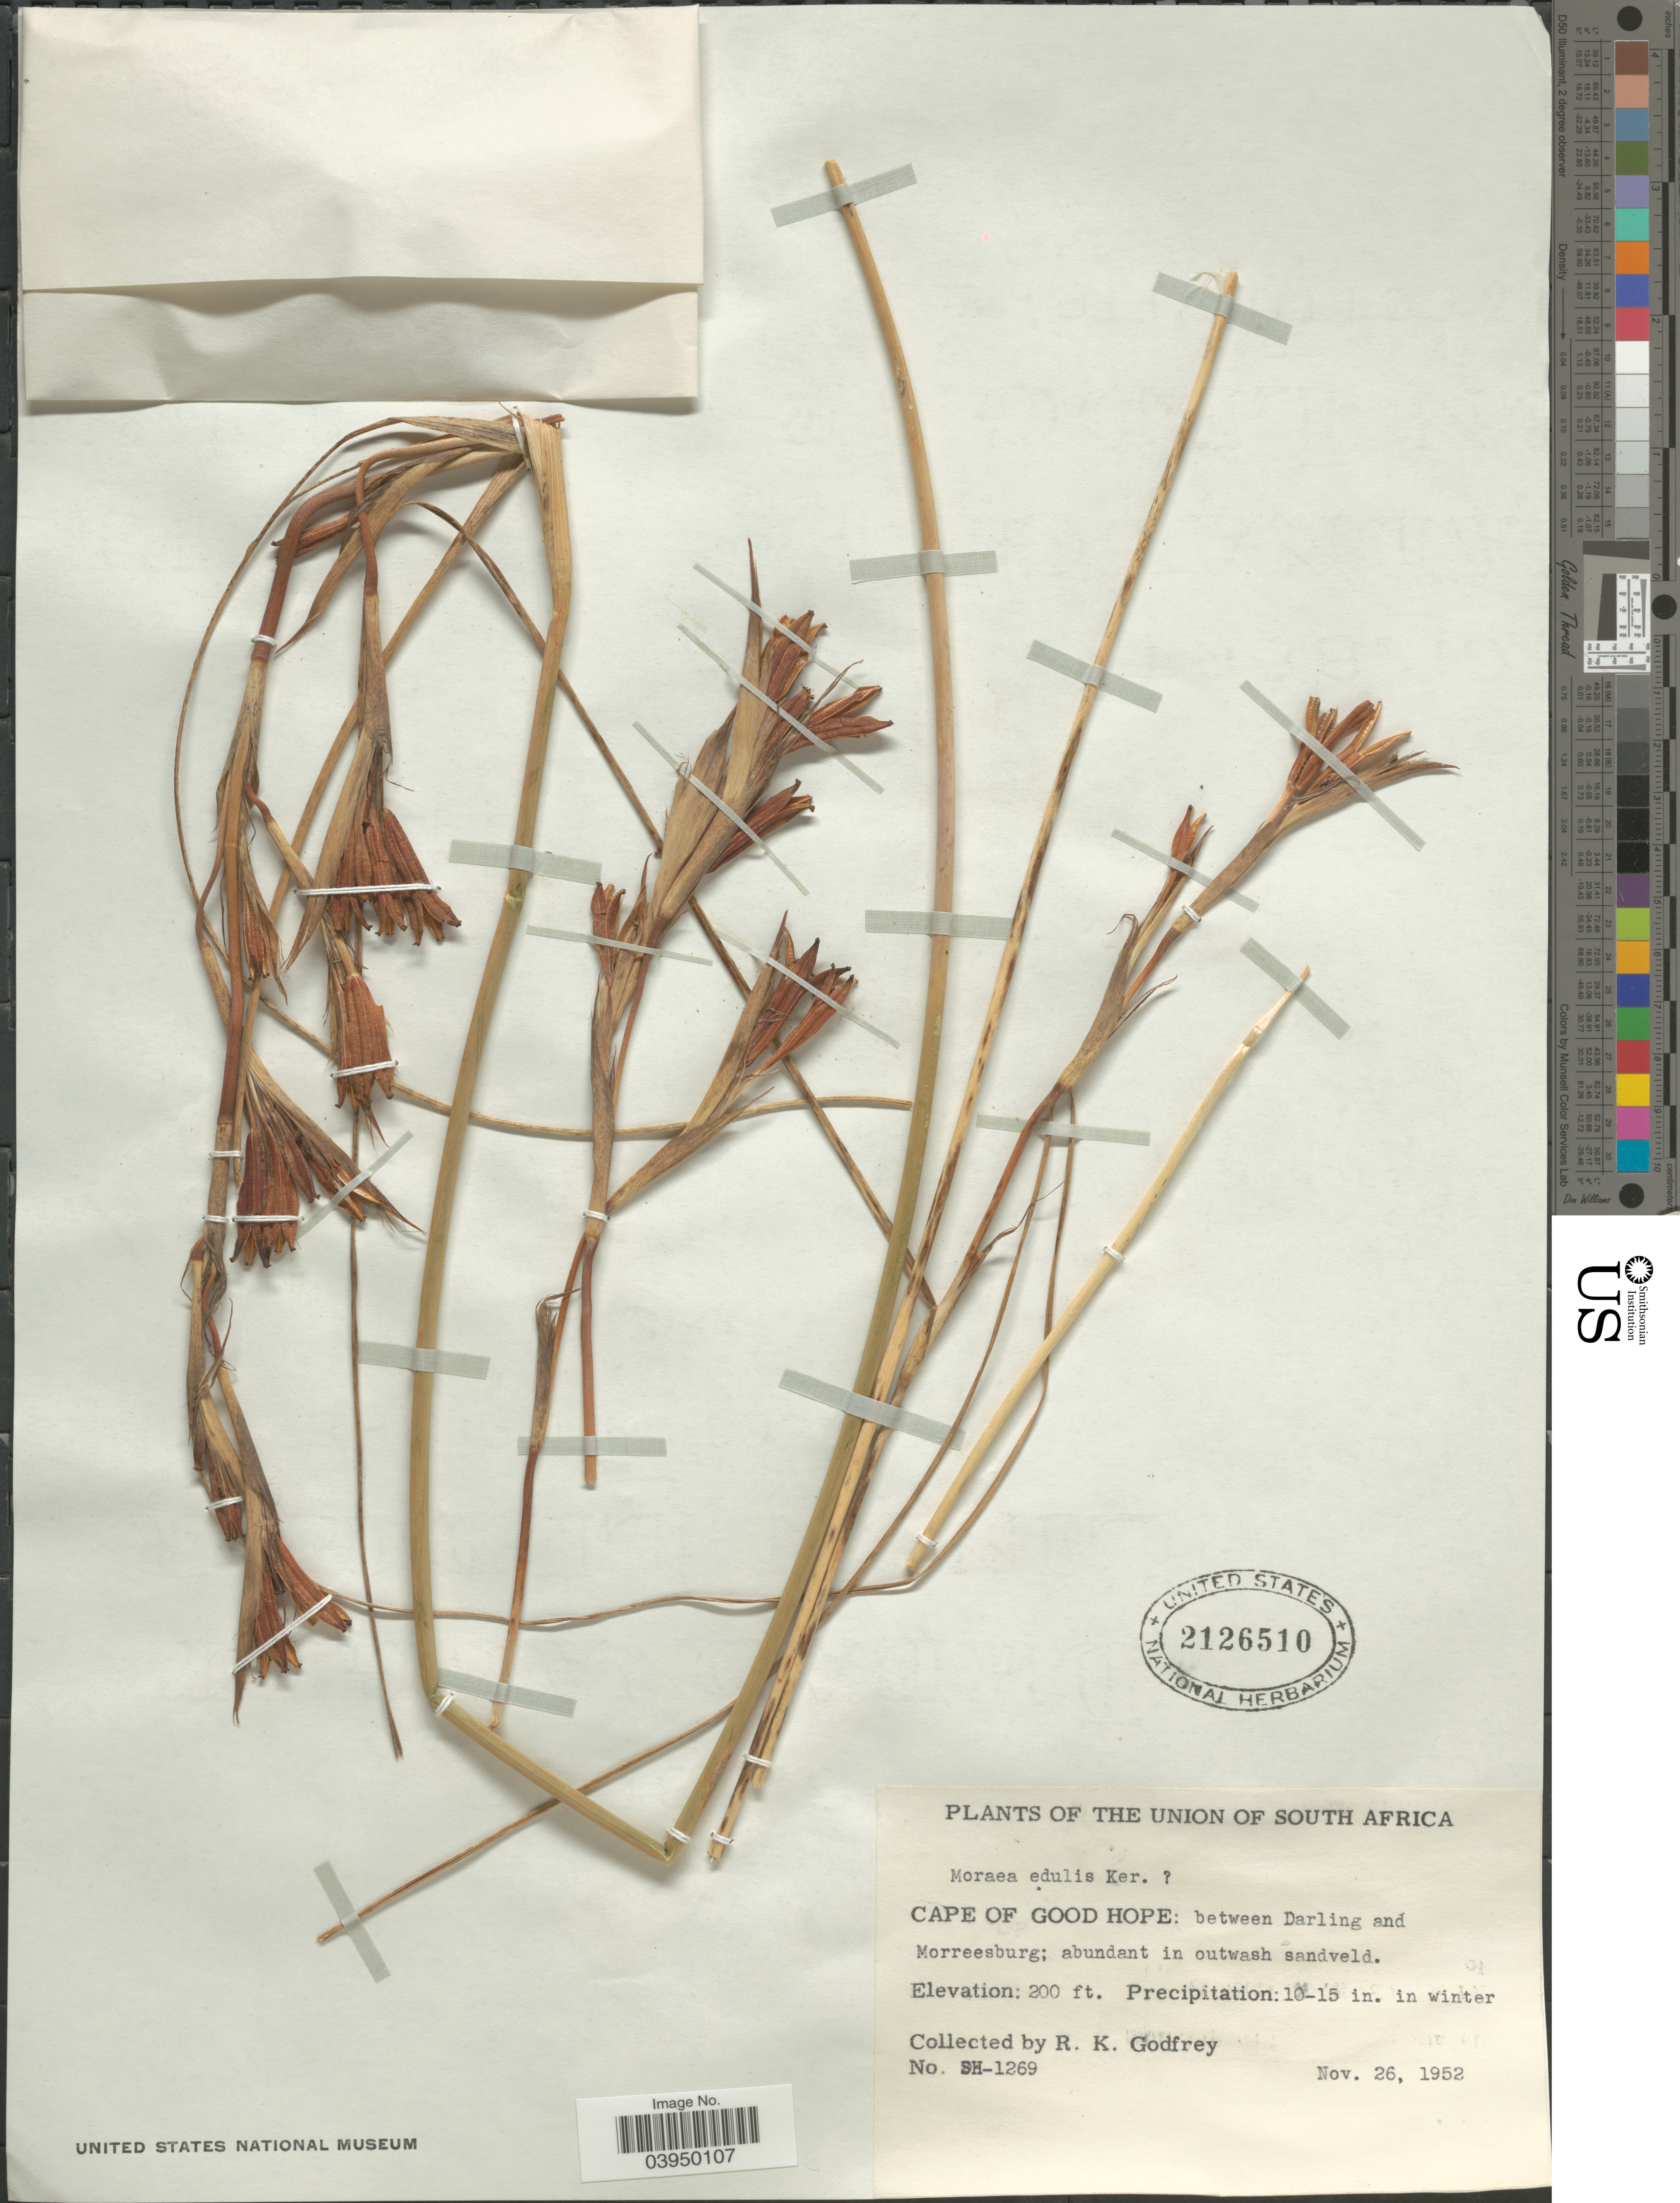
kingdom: Plantae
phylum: Tracheophyta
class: Liliopsida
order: Asparagales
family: Iridaceae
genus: Moraea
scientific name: Moraea fugax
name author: (D. Delaroche) Jacq.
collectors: R. K. Godfrey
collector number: SH-1269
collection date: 1952-11-26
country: South Africa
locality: Union of South Africa. Cape of Good Hope: between Darling and Morreesburg.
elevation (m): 61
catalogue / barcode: US 2126510